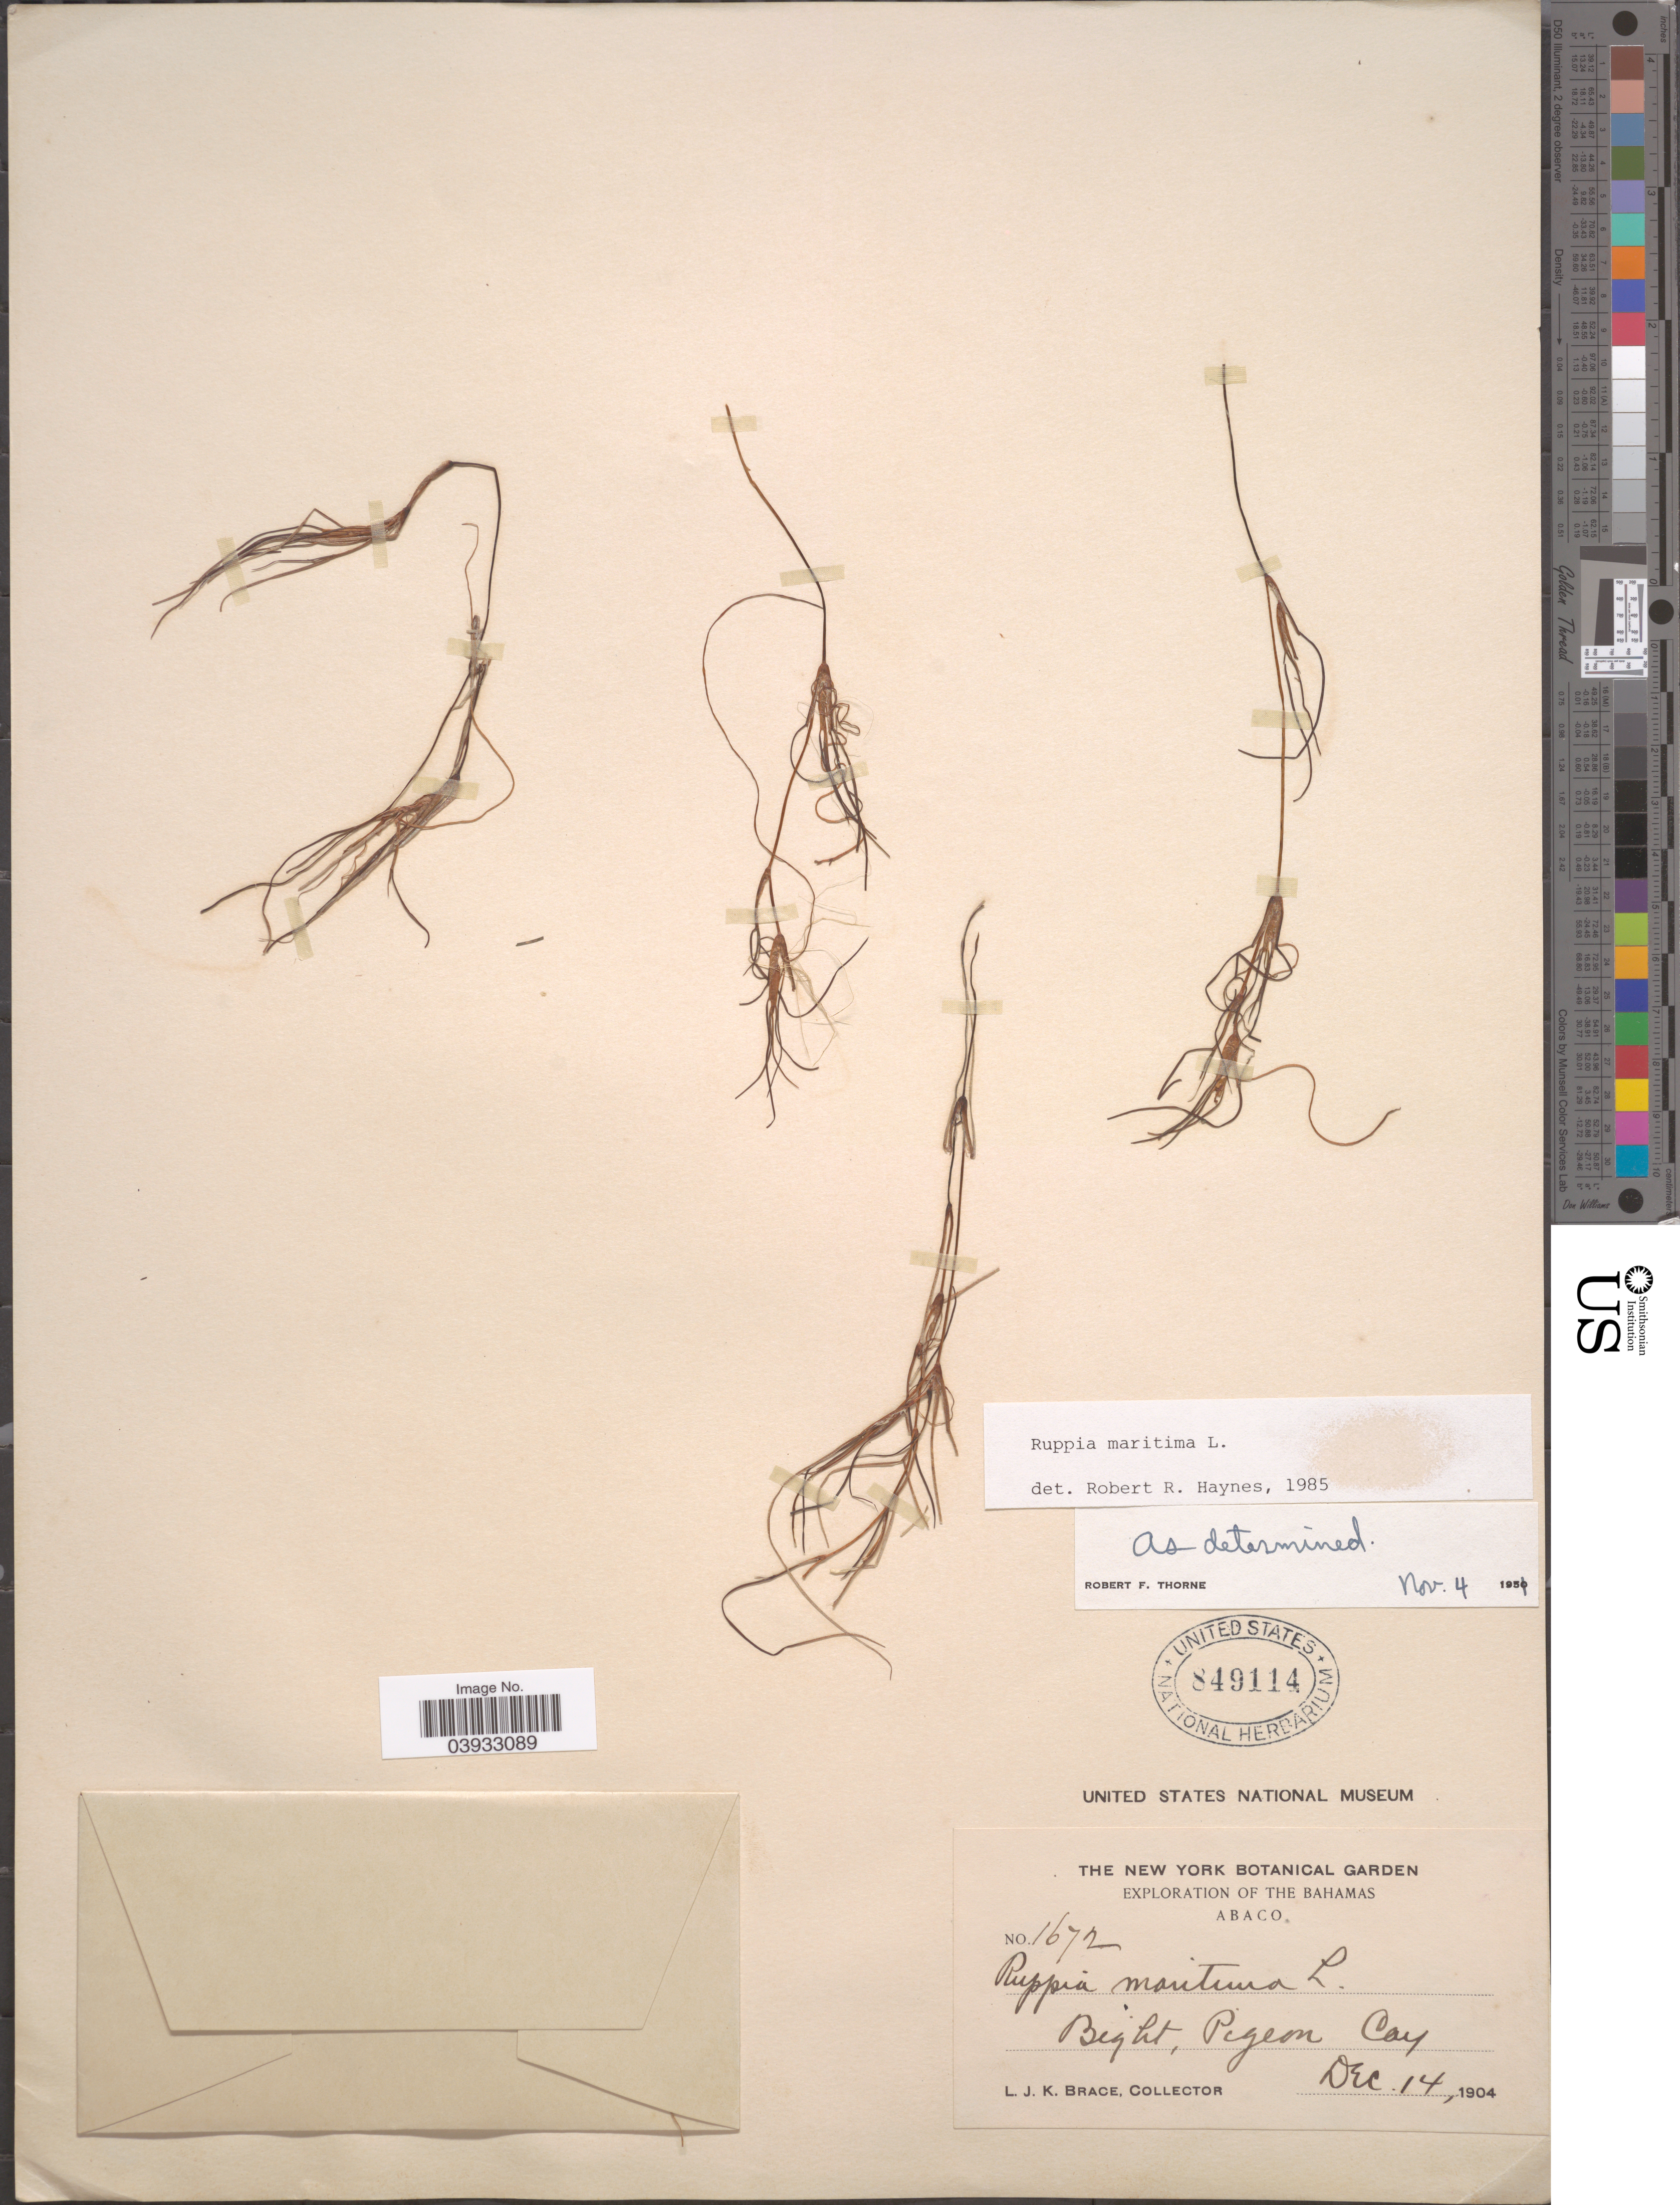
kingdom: Plantae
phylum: Tracheophyta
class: Liliopsida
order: Alismatales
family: Ruppiaceae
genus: Ruppia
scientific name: Ruppia maritima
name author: L.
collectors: L. J. K. Brace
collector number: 1672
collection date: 1904-12-14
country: Bahamas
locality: Abaco. Bight, Pigeon Cay.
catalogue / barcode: US 849114